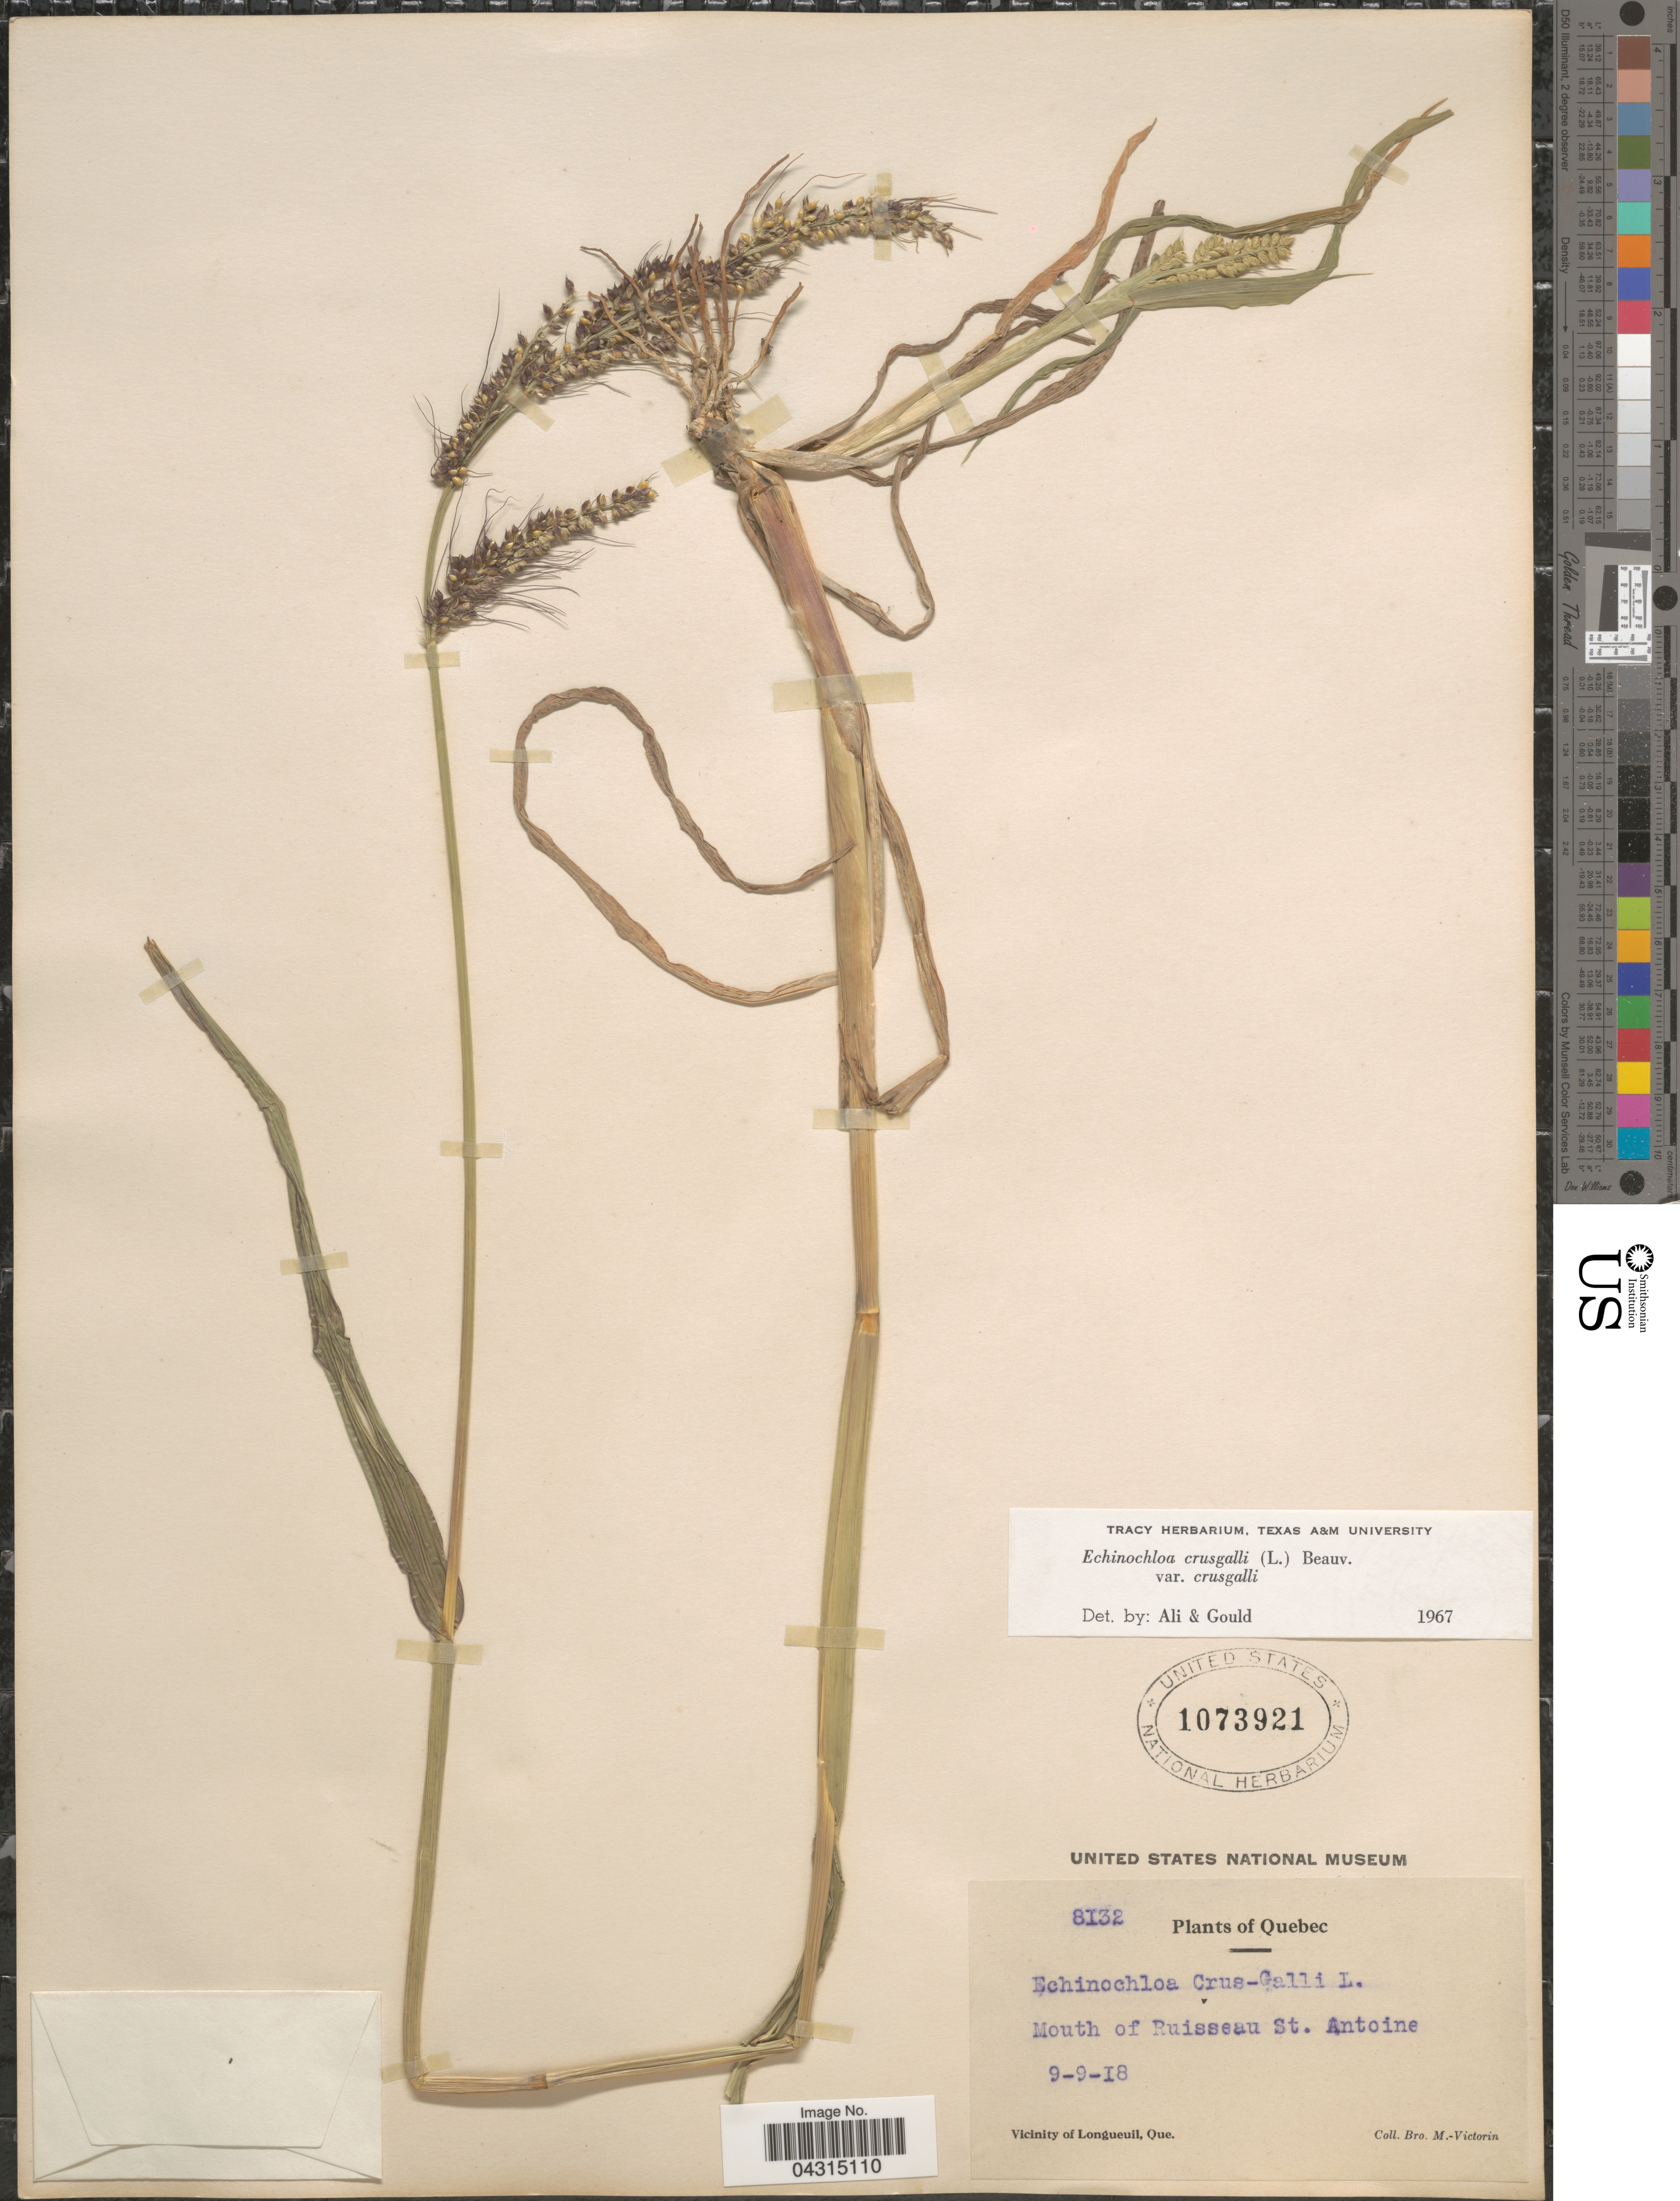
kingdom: Plantae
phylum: Tracheophyta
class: Liliopsida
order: Poales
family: Poaceae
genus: Echinochloa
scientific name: Echinochloa crus-galli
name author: (L.) P. Beauv.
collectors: Fr. Marie-Victorin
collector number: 8132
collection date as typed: Transcribed d/m/y: 9/9/18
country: Canada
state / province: Quebec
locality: Mouth of Ruisseau St. Antoine. Vicinity of Longueuil.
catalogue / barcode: US 1073921